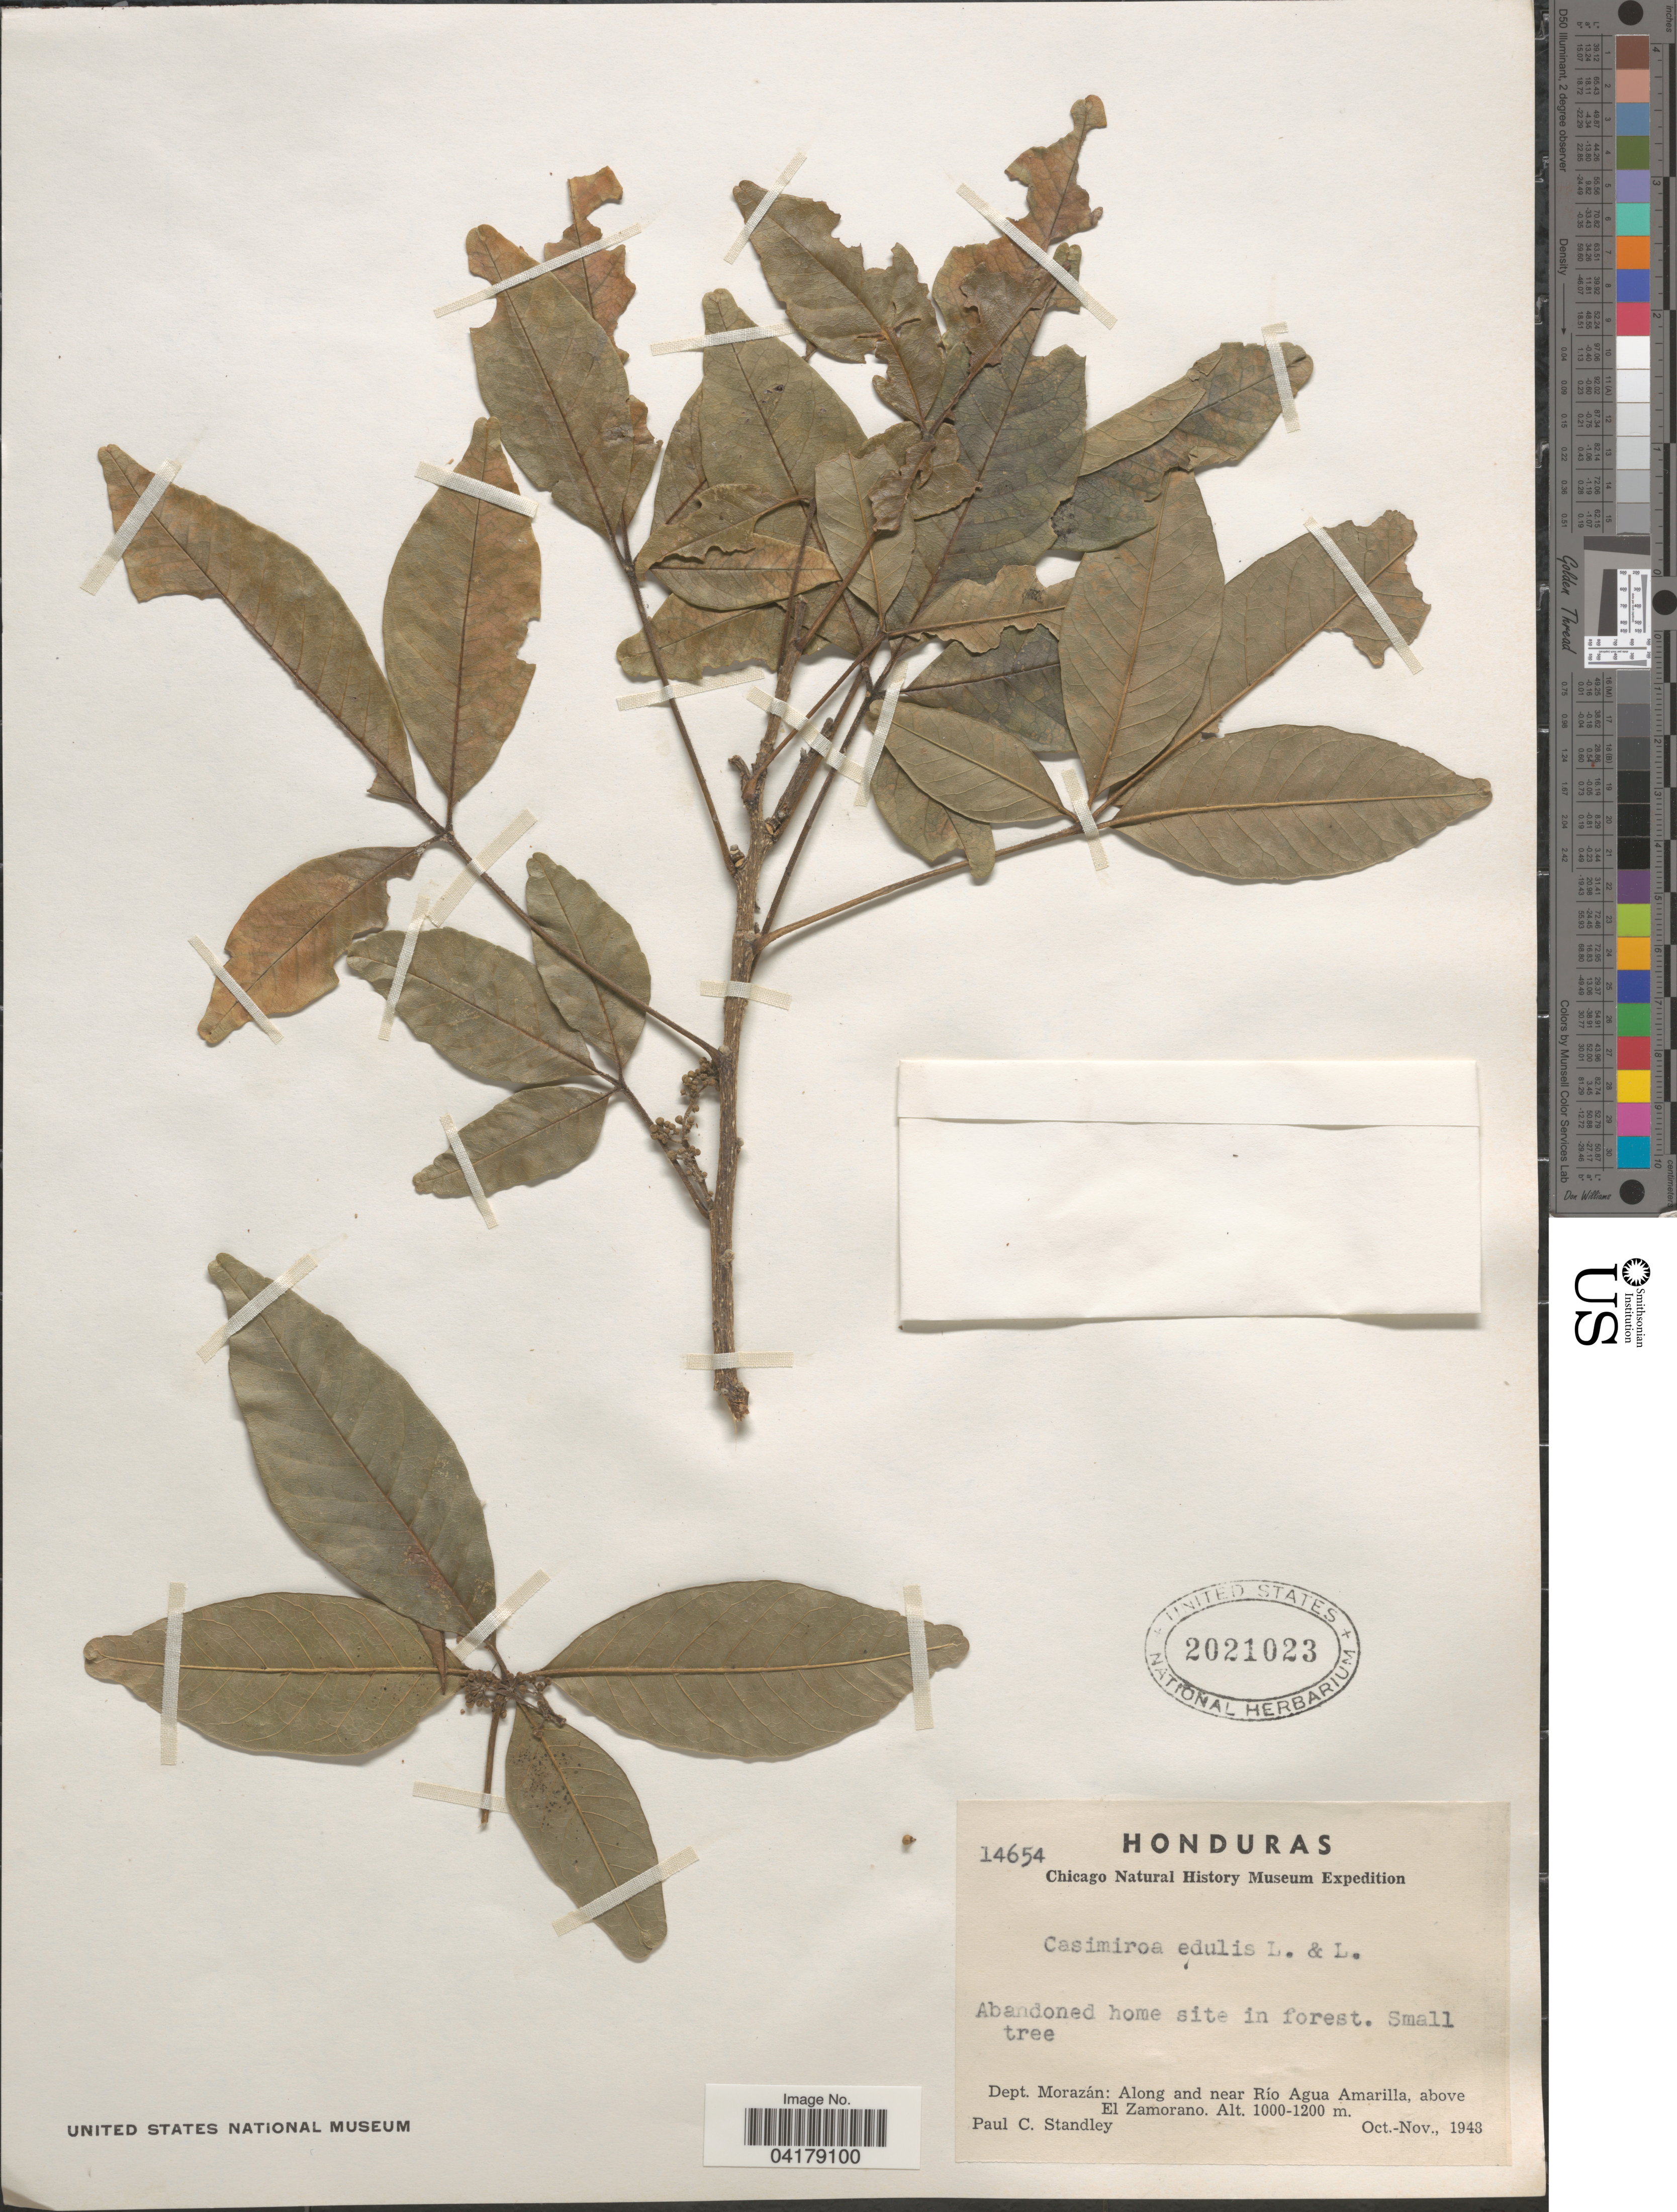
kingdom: Plantae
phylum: Tracheophyta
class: Magnoliopsida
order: Sapindales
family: Rutaceae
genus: Casimiroa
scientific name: Casimiroa edulis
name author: La Llave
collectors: P. C. Standley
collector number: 14654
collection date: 1948-10/1948-11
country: Honduras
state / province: Fco. Morazán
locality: Chicago Natural History Museum Expedition. Abandoned home site in forest. Dept. Morazán: Along and near Río Agua Amarilla, above El Zamorano.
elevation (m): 1000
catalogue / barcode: US 2021023